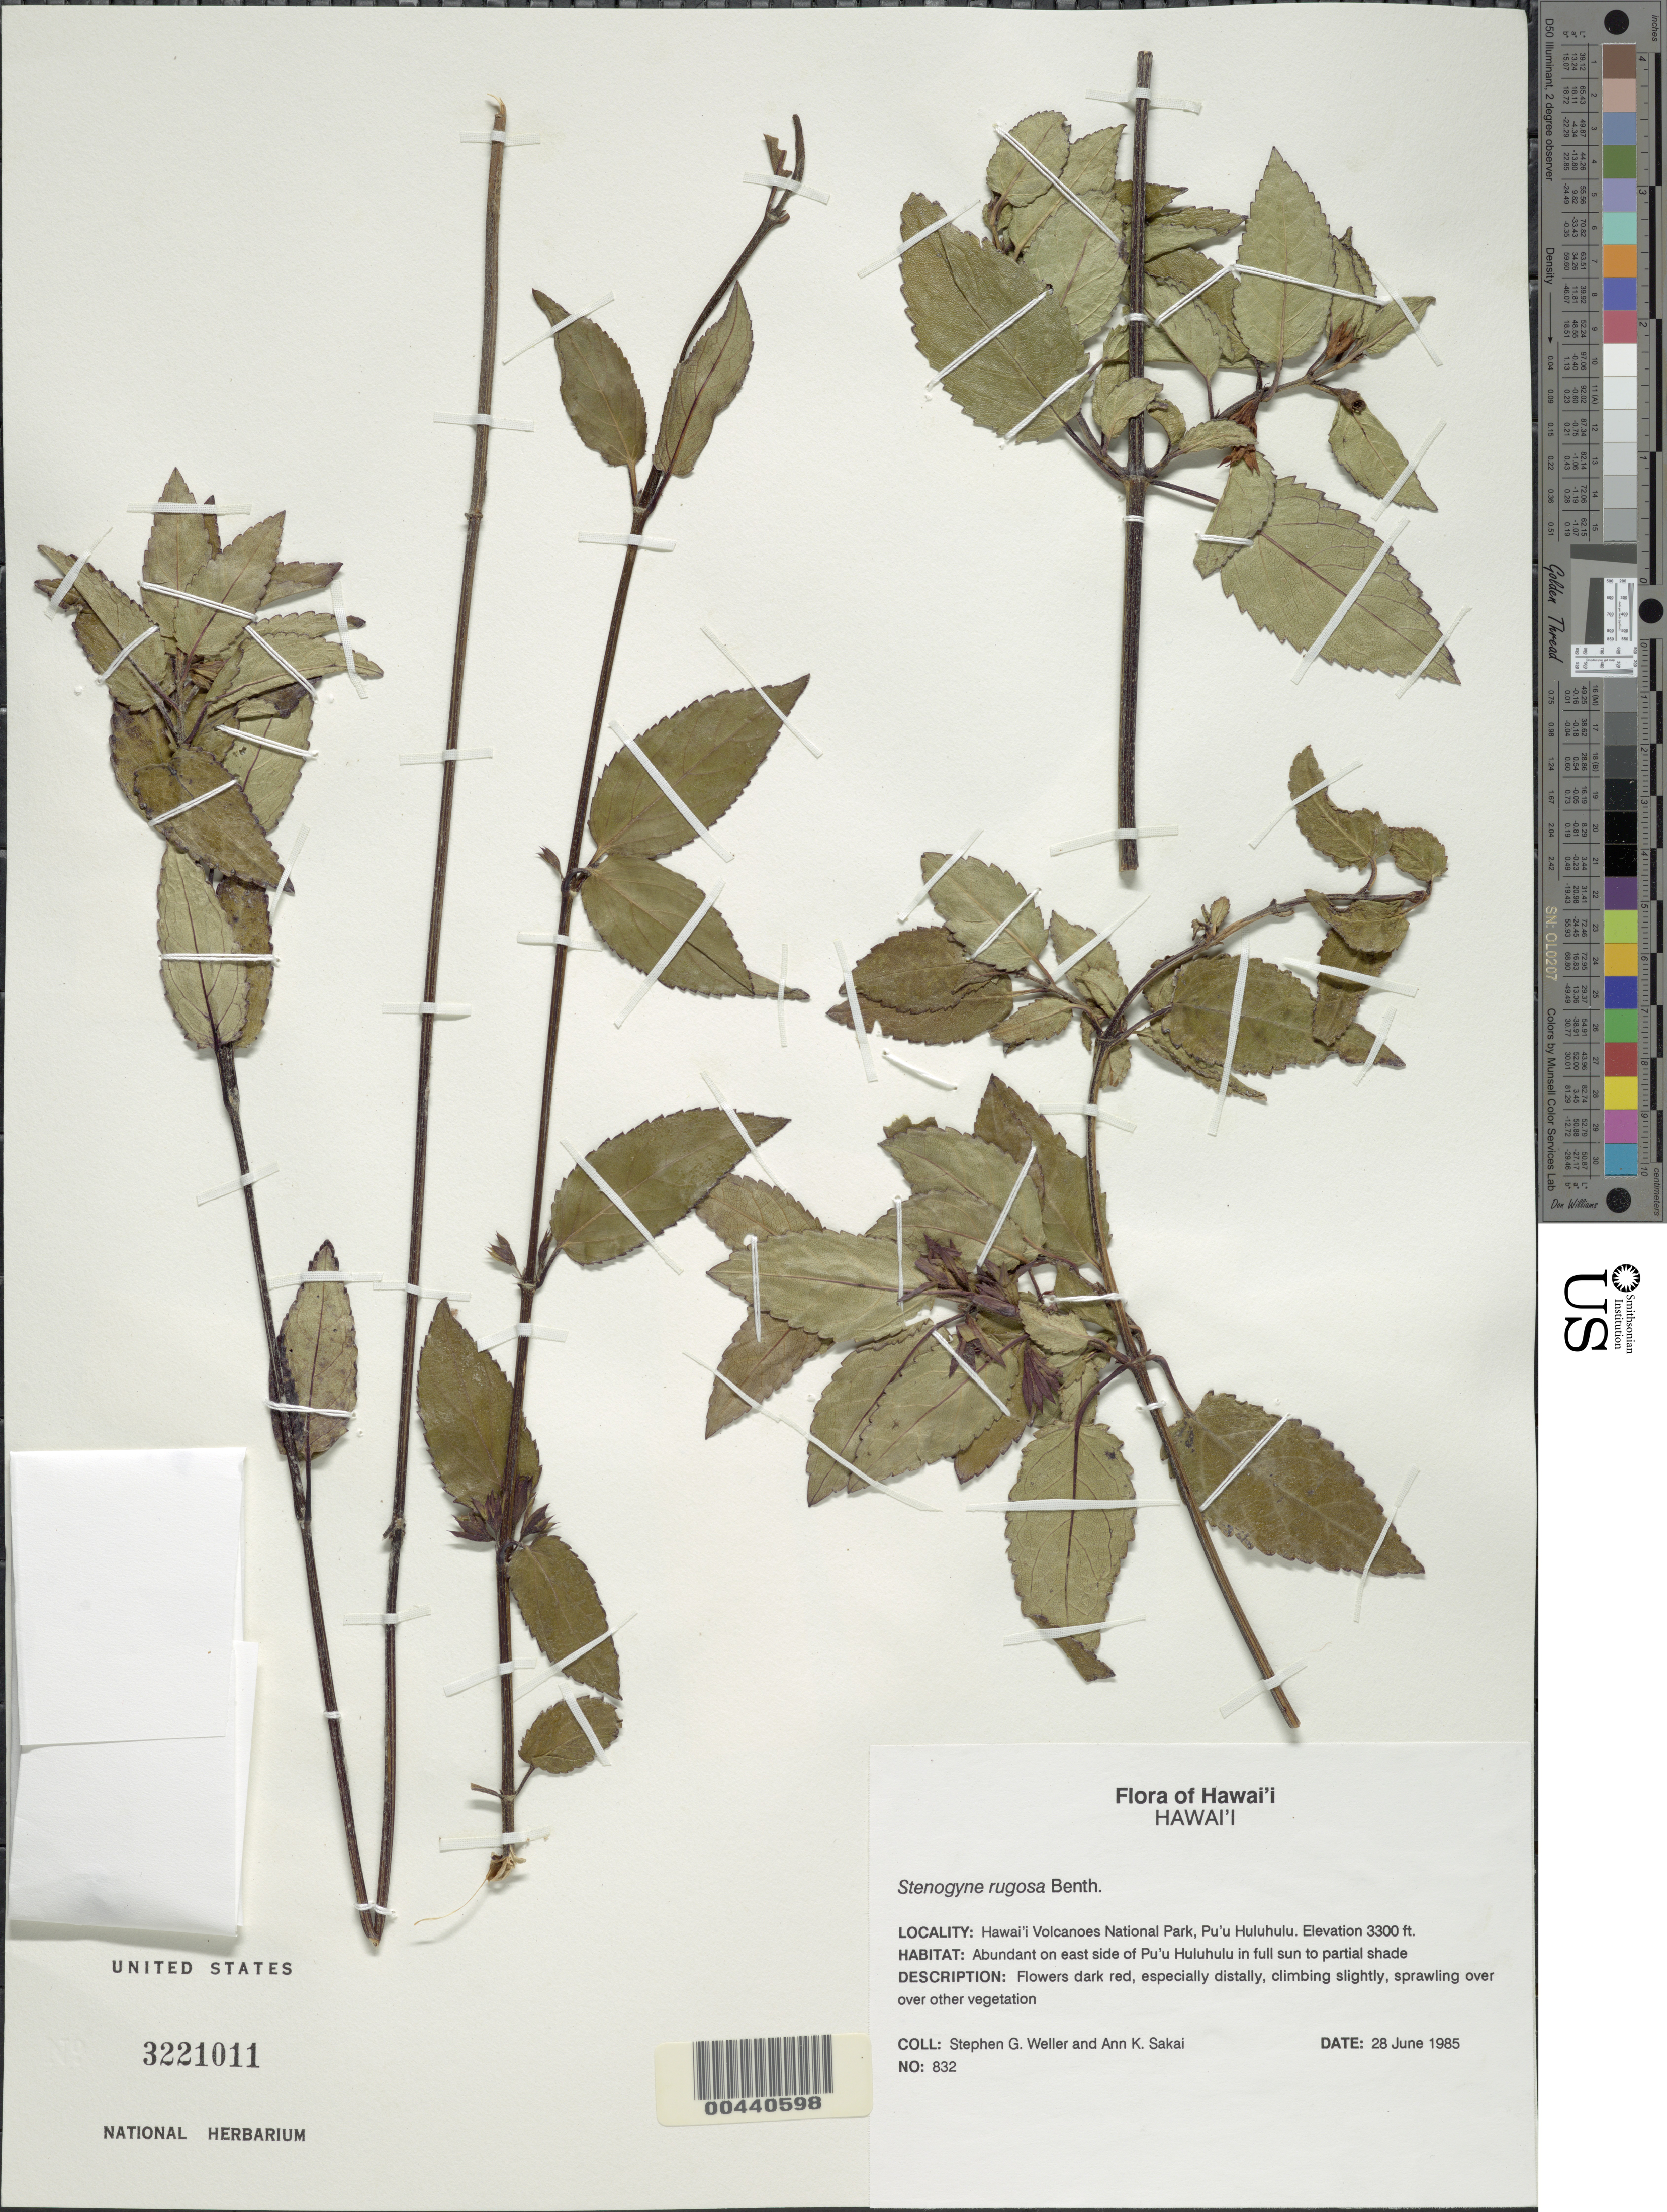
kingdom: Plantae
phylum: Tracheophyta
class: Magnoliopsida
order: Lamiales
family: Lamiaceae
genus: Stenogyne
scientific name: Stenogyne rugosa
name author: Benth.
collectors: S. G. Weller & A. Sakai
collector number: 832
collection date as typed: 28 Jun 1985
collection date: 1985-06-28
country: United States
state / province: Hawaii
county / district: Hawaii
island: Hawaii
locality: Hawaii Volcanoes National Park, Pu'u Huluhulu (abundant on east side)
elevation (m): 1006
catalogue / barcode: US 3221011